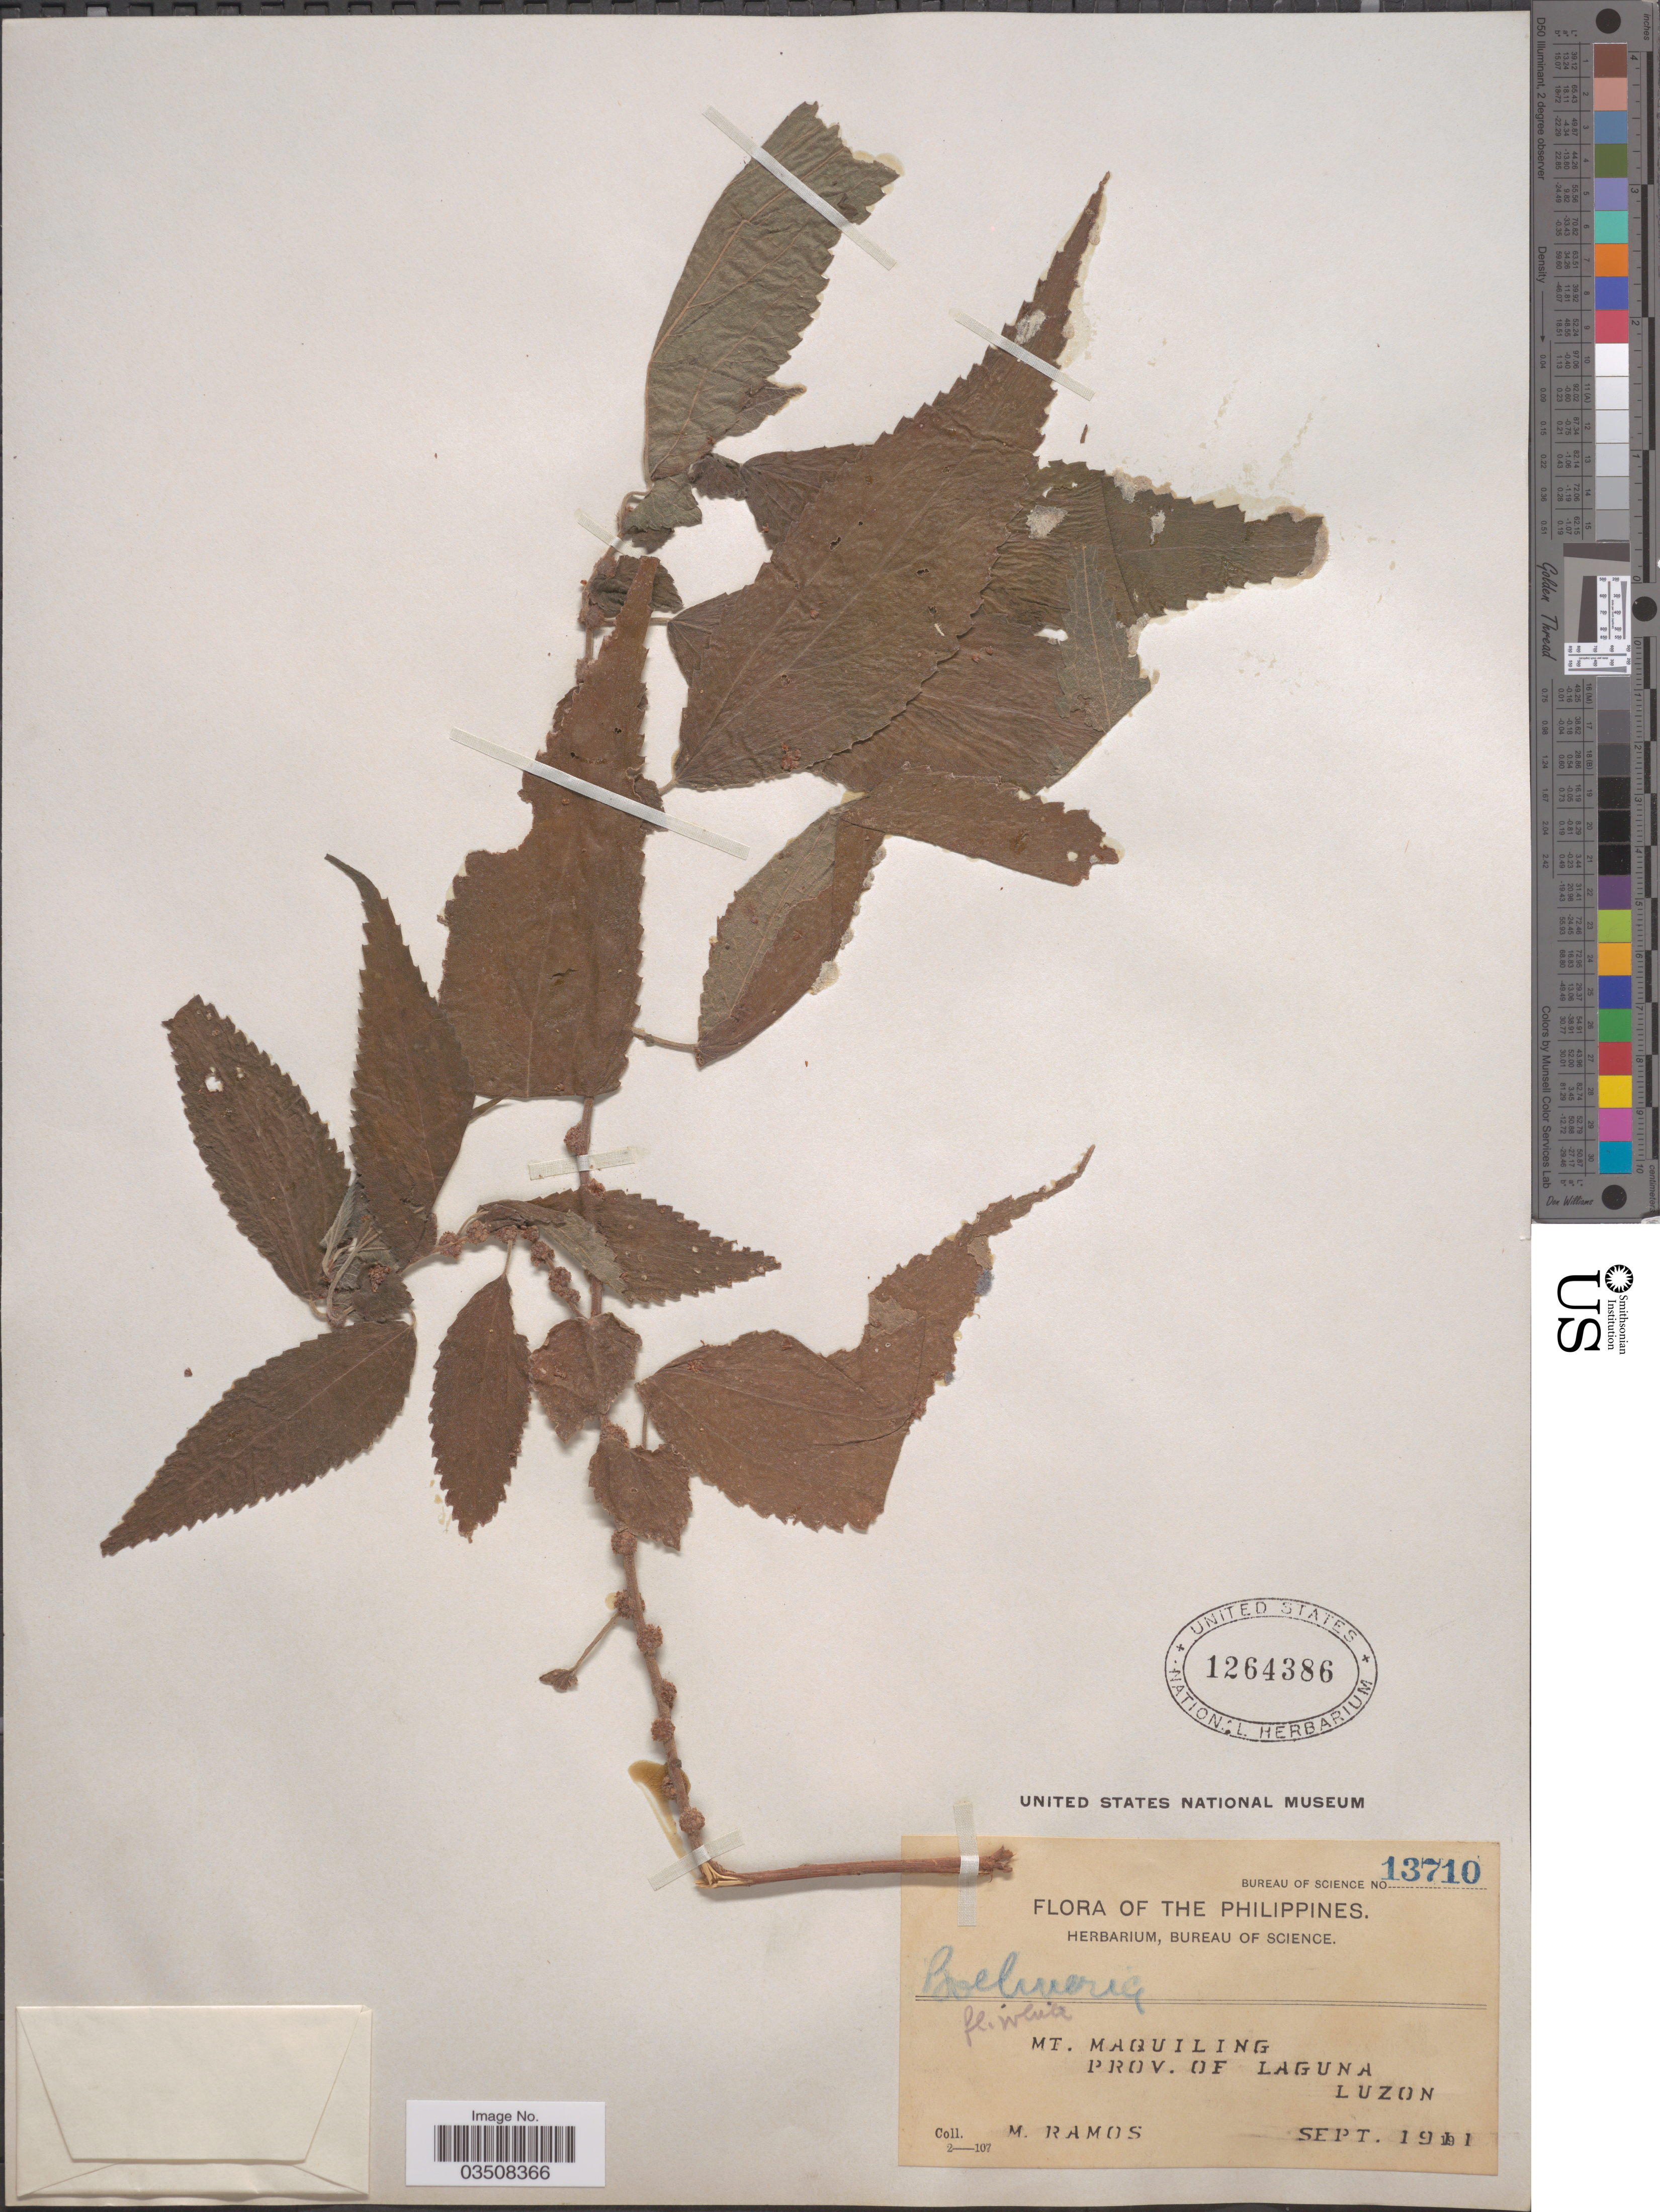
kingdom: Plantae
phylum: Tracheophyta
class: Magnoliopsida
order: Rosales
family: Urticaceae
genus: Boehmeria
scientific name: Boehmeria sp.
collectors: M. Ramos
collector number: Bureau of Science 13710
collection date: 1911-09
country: Philippines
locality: Mt. Maquiling. Prov. of Laguna, Luzon.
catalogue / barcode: US 1264386